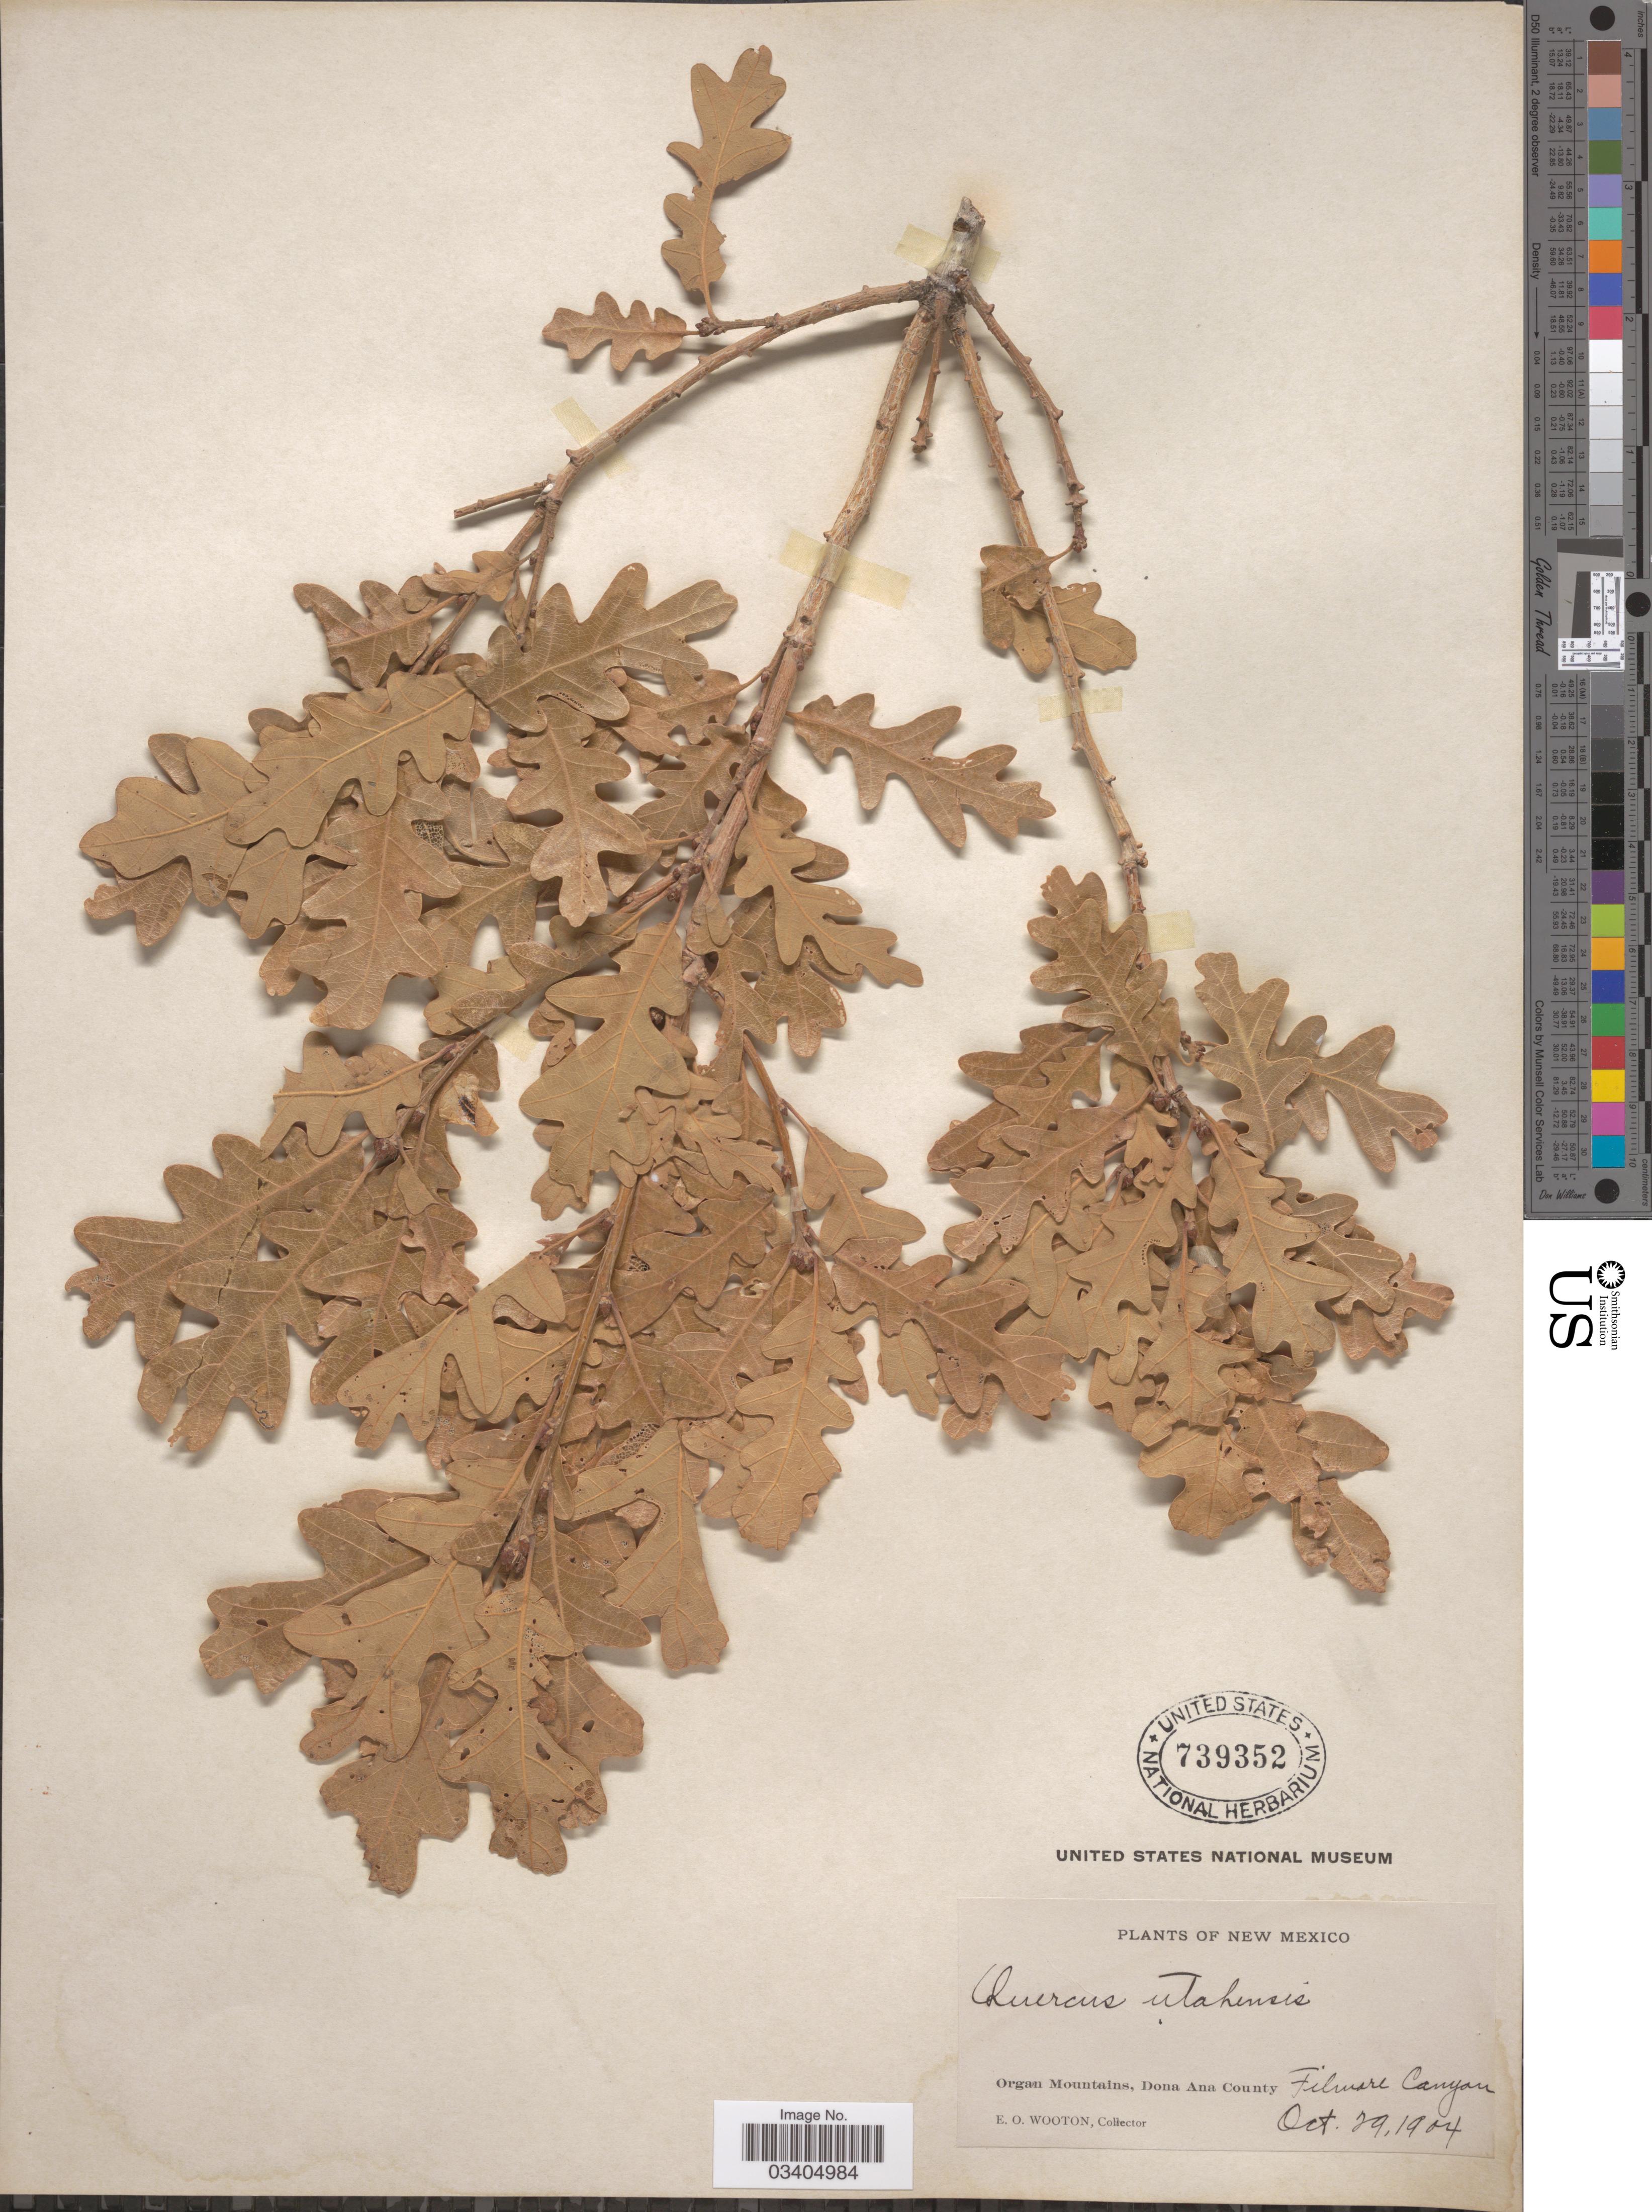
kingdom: Plantae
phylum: Tracheophyta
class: Magnoliopsida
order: Fagales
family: Fagaceae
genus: Quercus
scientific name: Quercus gambelii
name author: Nutt.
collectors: E. O. Wooton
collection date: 1904-10-29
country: United States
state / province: New Mexico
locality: Organ Mountains, Dona Ana County. Filmore Canyon.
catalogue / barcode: US 739352